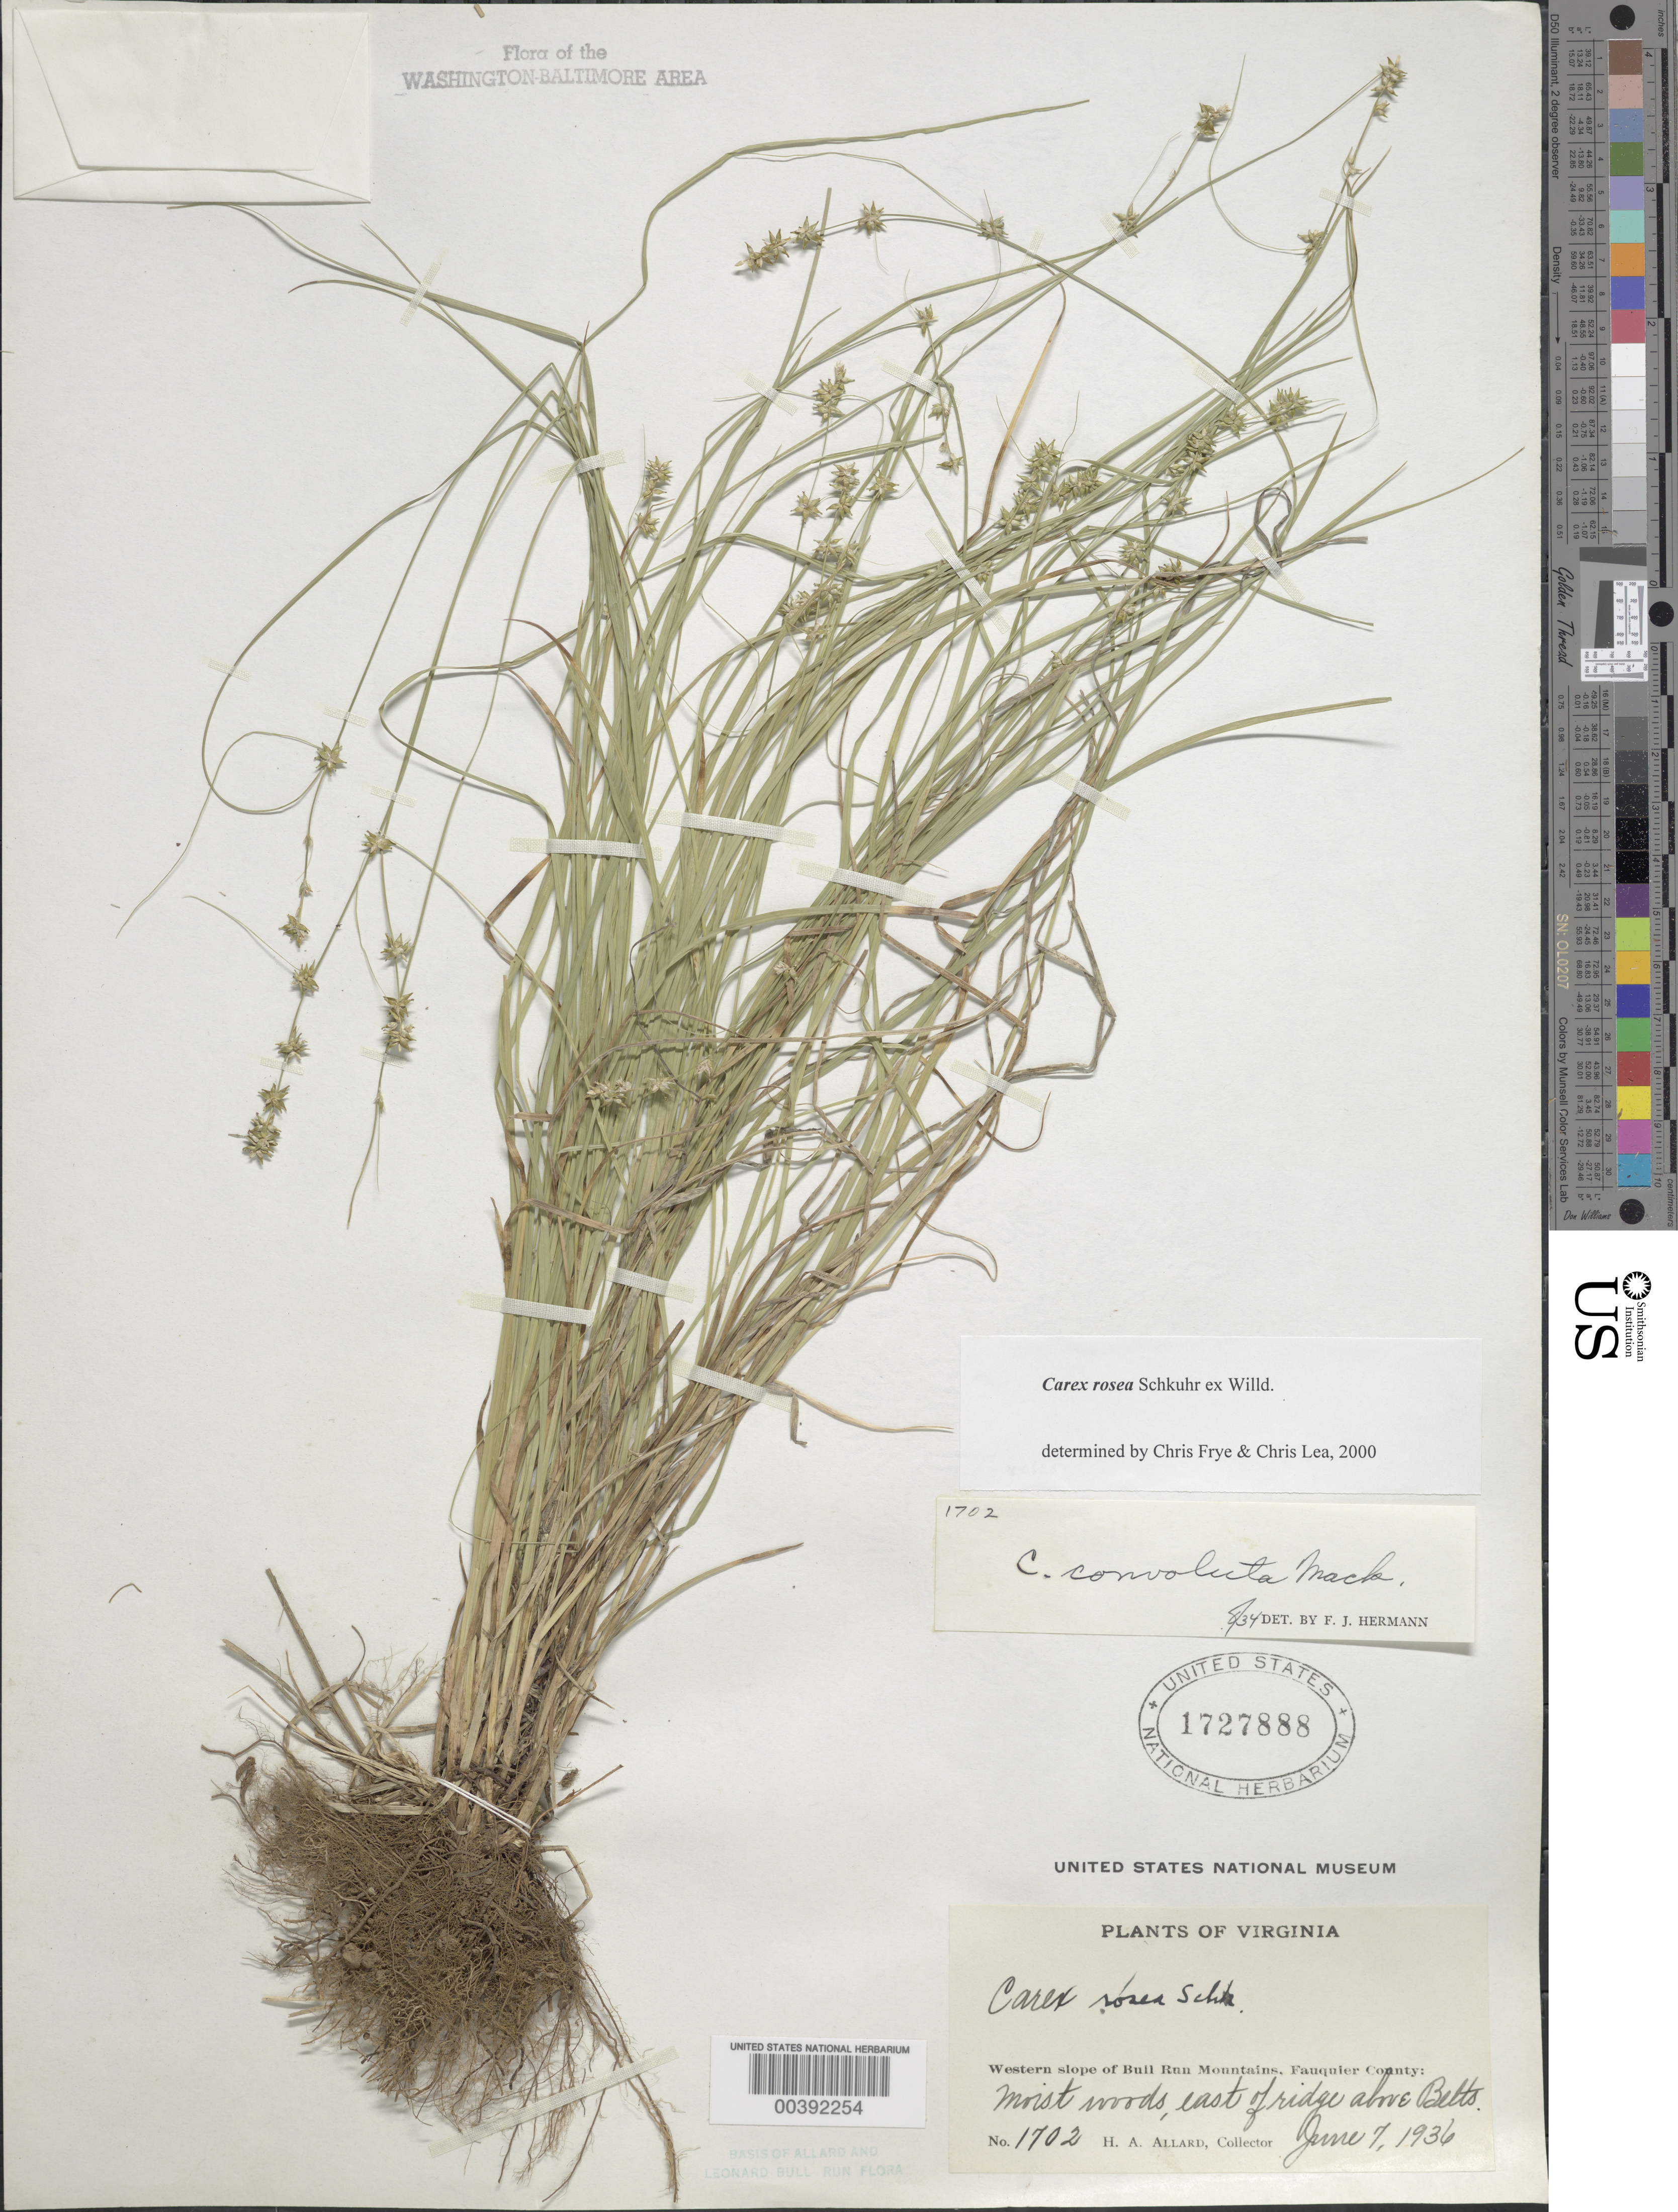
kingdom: Plantae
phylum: Tracheophyta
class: Liliopsida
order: Poales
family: Cyperaceae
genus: Carex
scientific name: Carex rosea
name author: Willd.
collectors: H. A. Allard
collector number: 1702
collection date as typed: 07 Jun 1936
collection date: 1936-06-07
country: United States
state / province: Virginia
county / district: Fauquier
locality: Above Belts Bull Run Mts.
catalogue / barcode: US 1727888